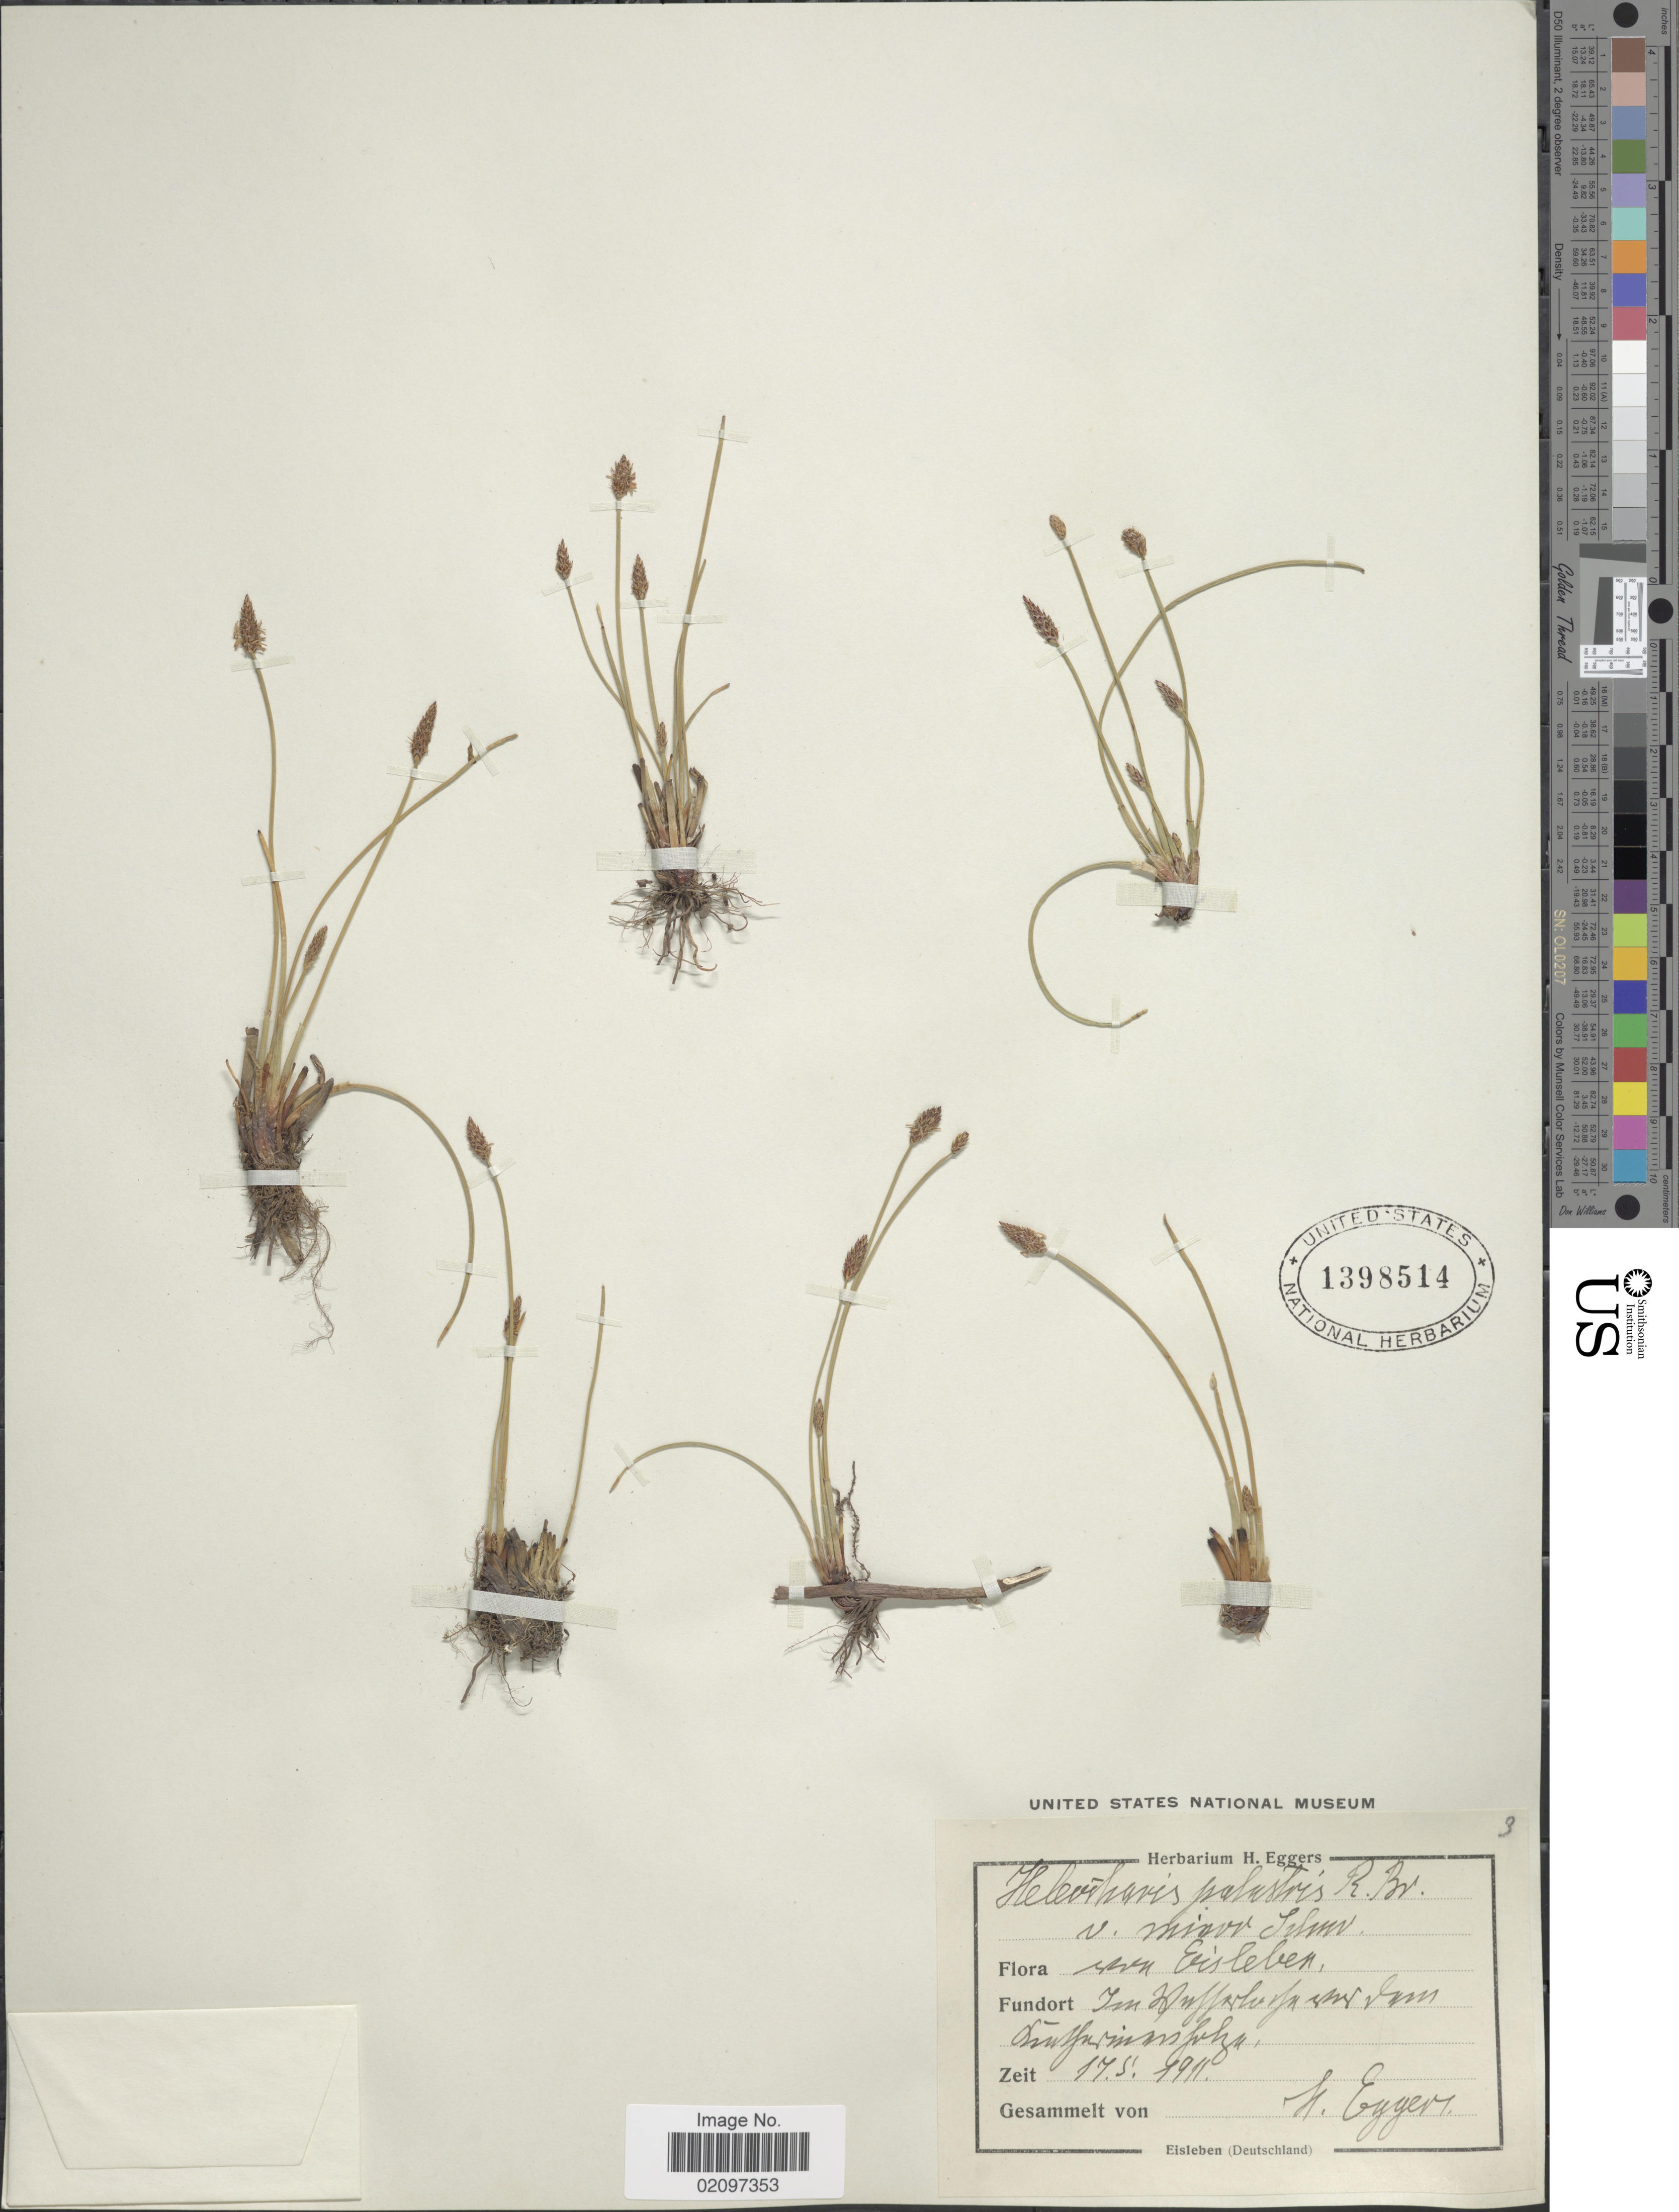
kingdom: Plantae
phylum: Tracheophyta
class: Liliopsida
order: Poales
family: Cyperaceae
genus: Eleocharis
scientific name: Eleocharis palustris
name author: (L.) Roem. & Schult.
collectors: H. F. A. von Eggers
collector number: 3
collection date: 1911-05-17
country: Germany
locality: Im [illegible text]. Eisleben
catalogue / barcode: US 1398514